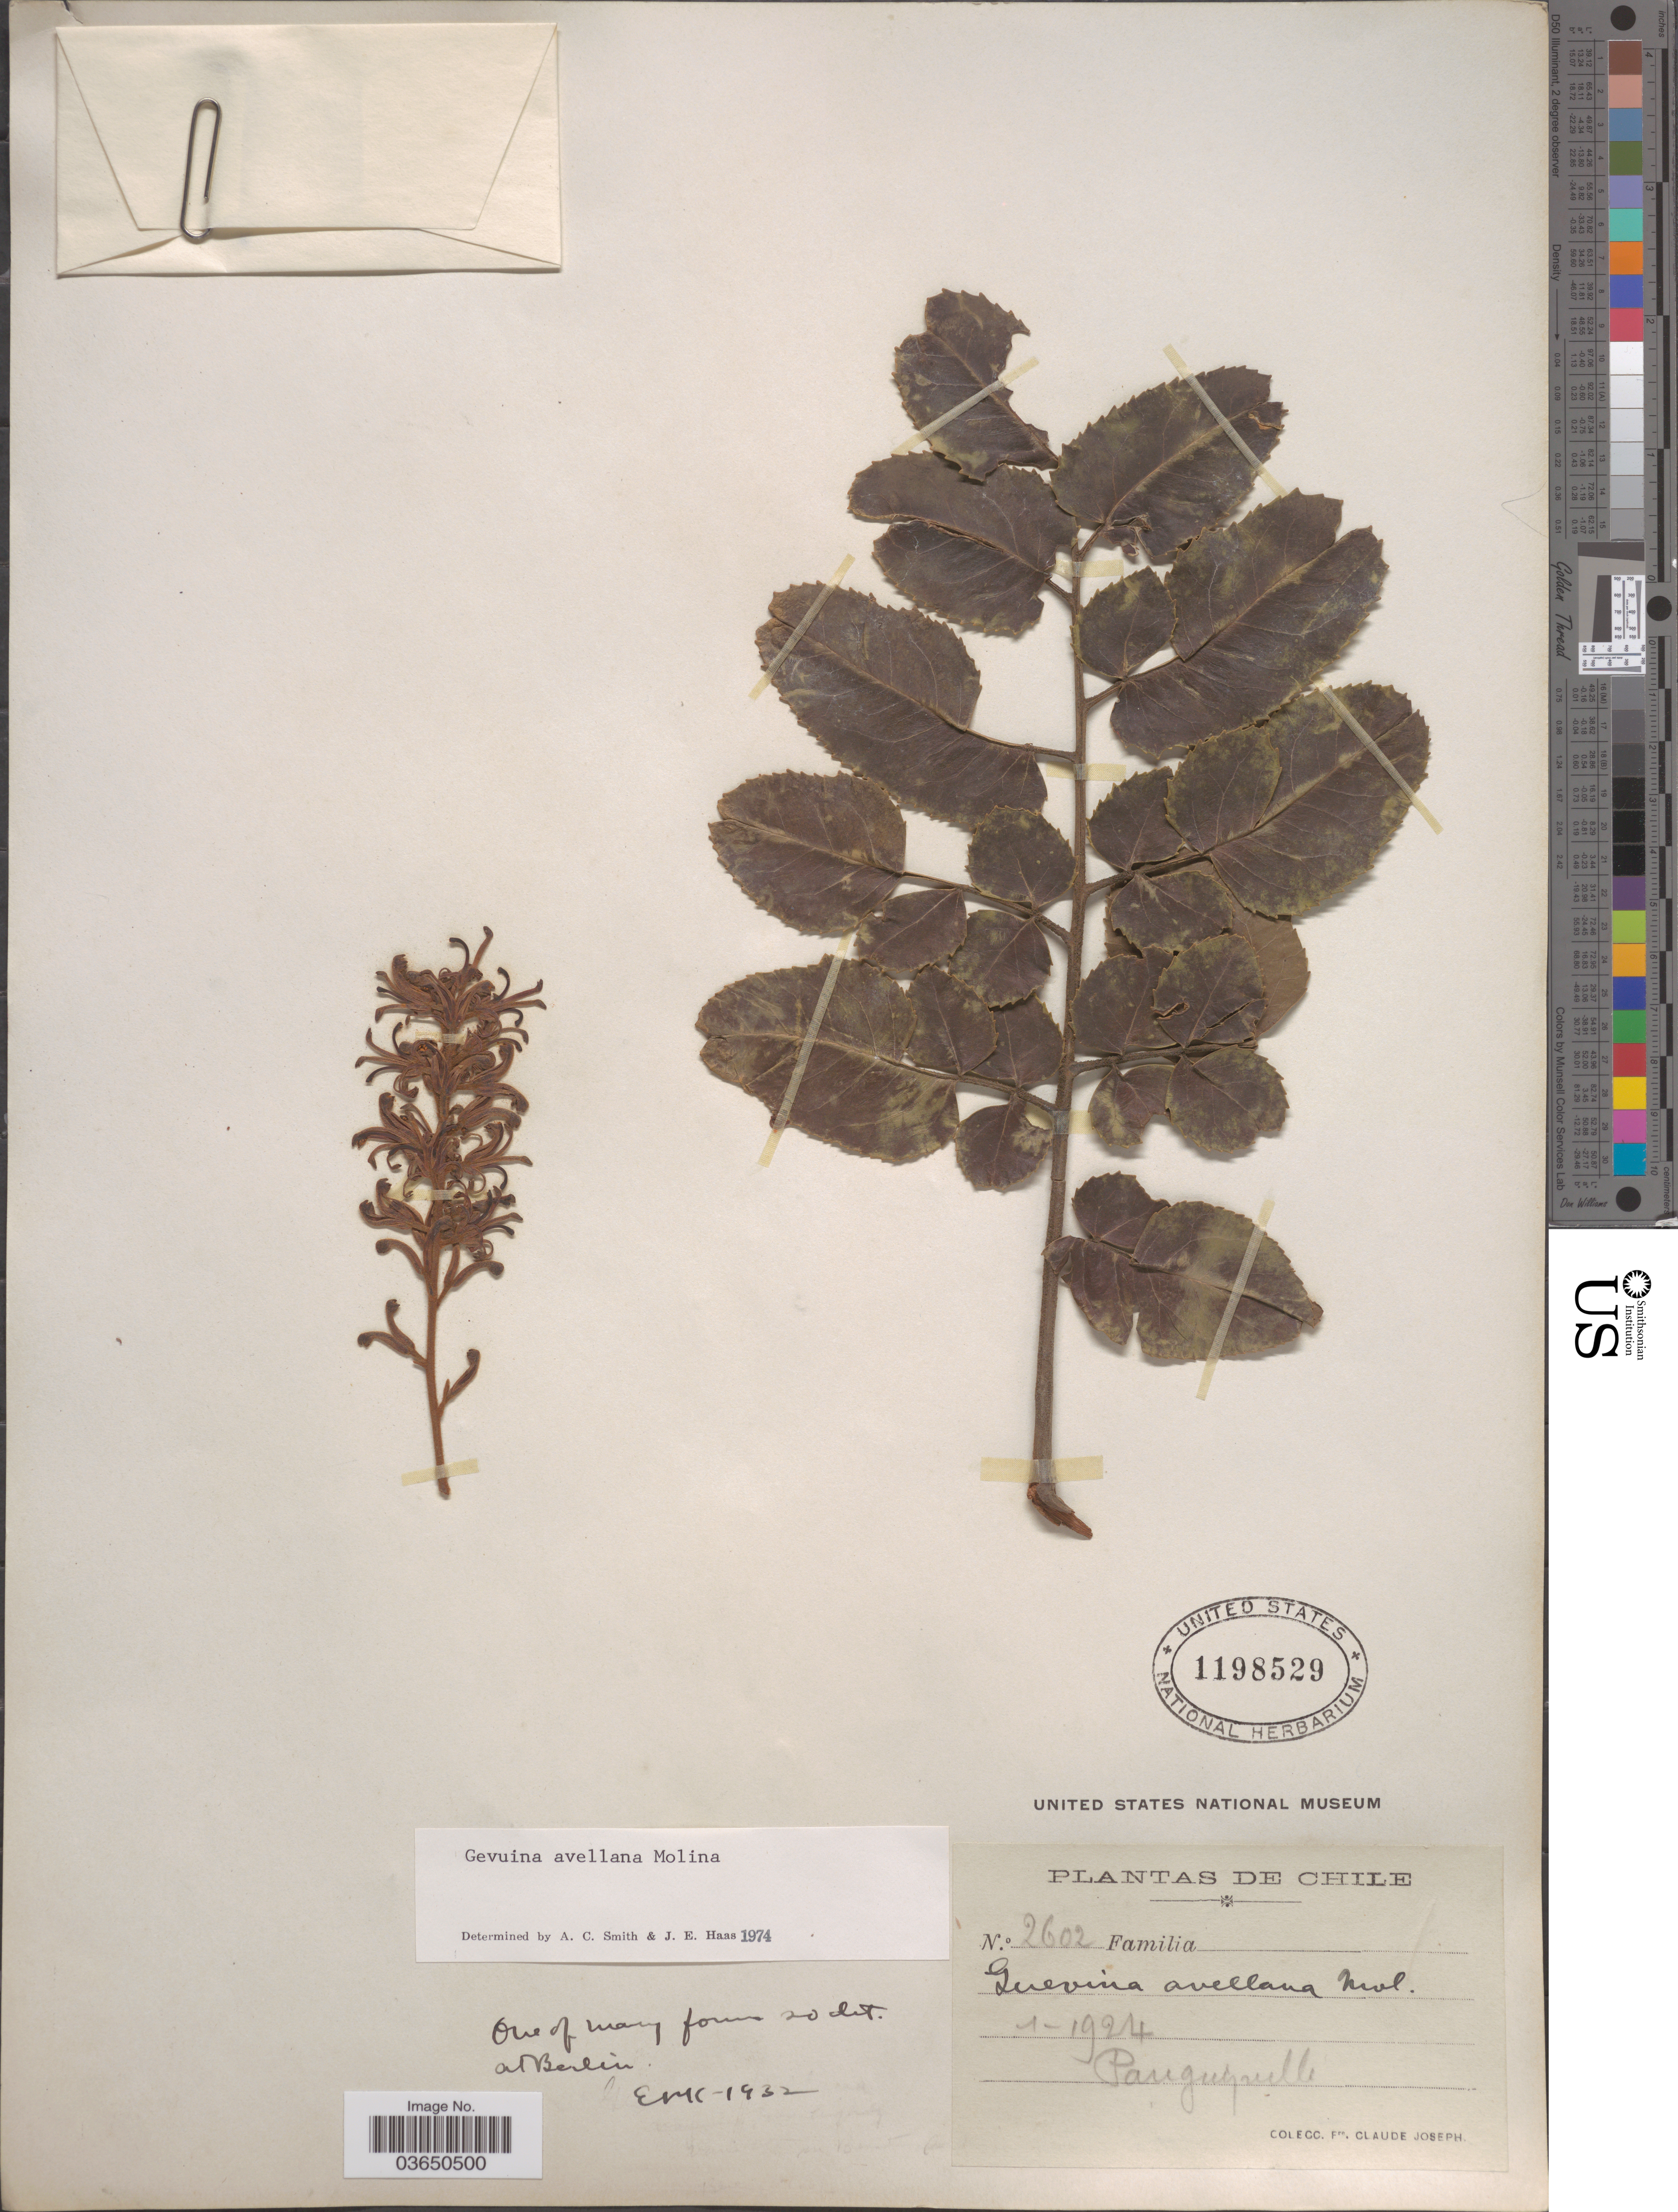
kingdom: Plantae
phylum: Tracheophyta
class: Magnoliopsida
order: Proteales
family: Proteaceae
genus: Gevuina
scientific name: Gevuina avellana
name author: Molina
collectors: Bro. Claude-Joseph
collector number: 2602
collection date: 1924-01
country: Chile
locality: Panguipulli.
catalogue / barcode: US 1198529